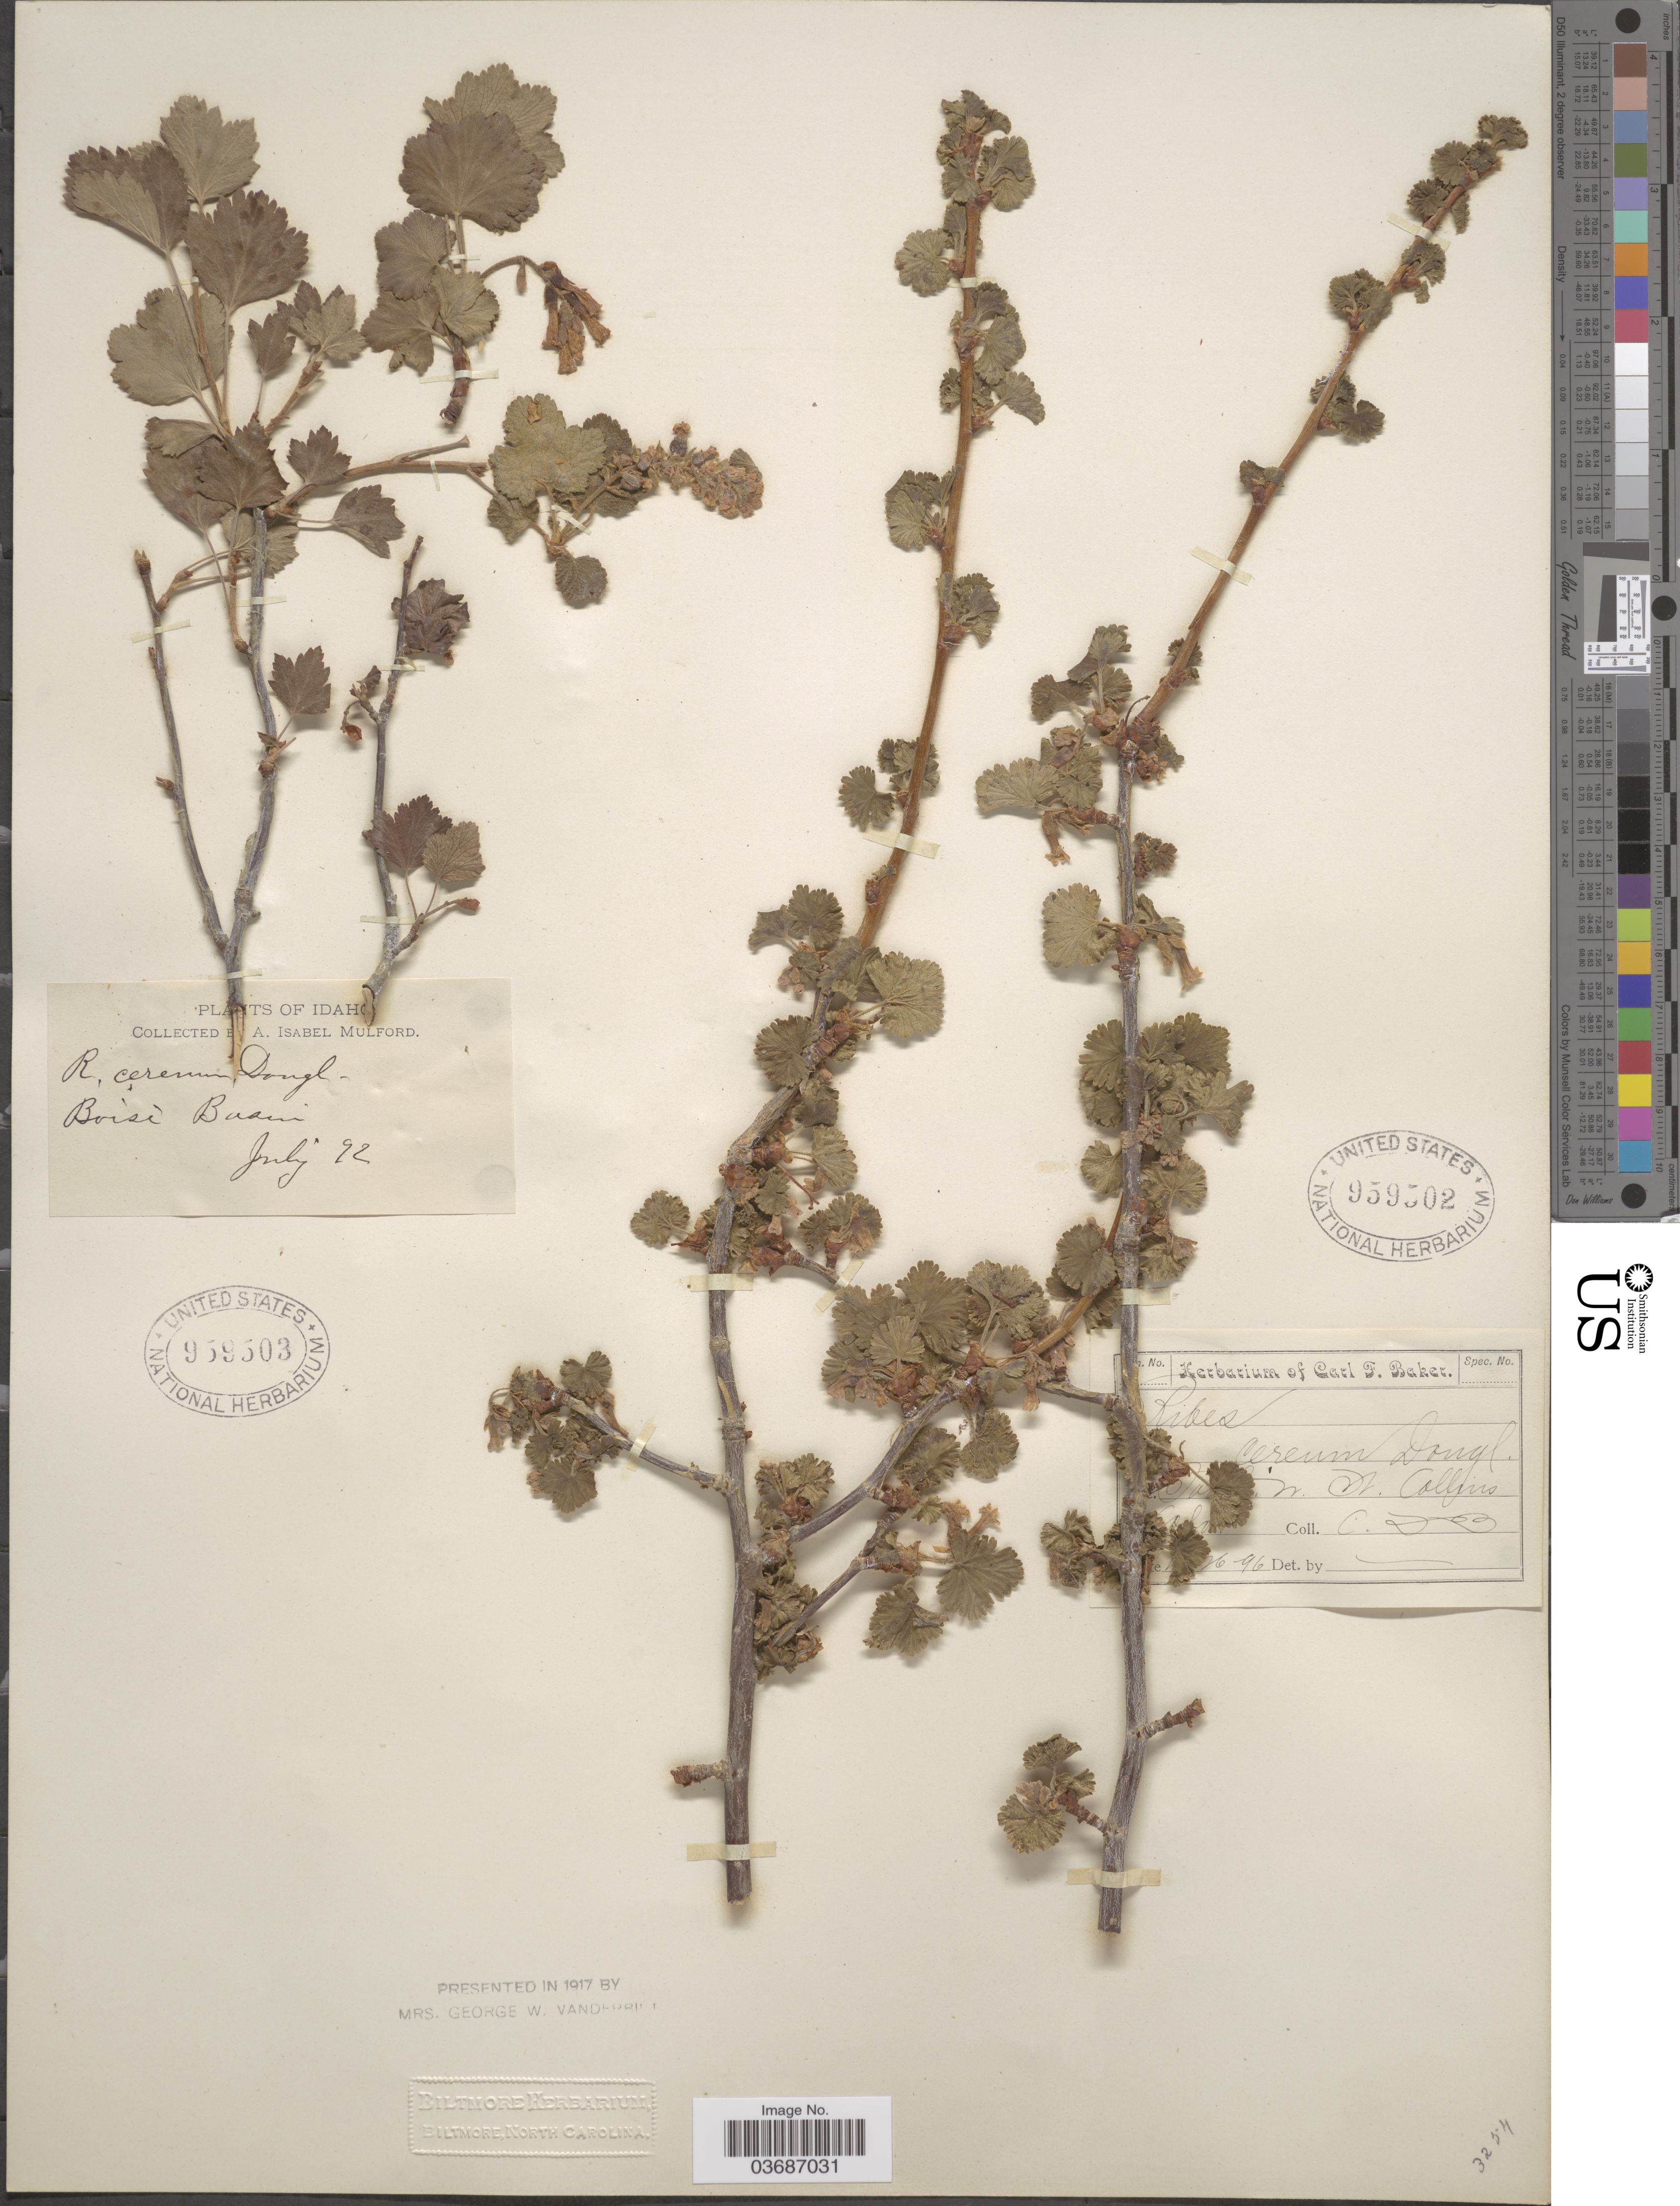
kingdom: Plantae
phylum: Tracheophyta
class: Magnoliopsida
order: Saxifragales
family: Grossulariaceae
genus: Ribes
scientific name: Ribes cereum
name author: Douglas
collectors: C. F. Baker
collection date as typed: ! 26 -96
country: United States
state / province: Colorado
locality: W. Ft. Collins.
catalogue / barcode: US 959502-2